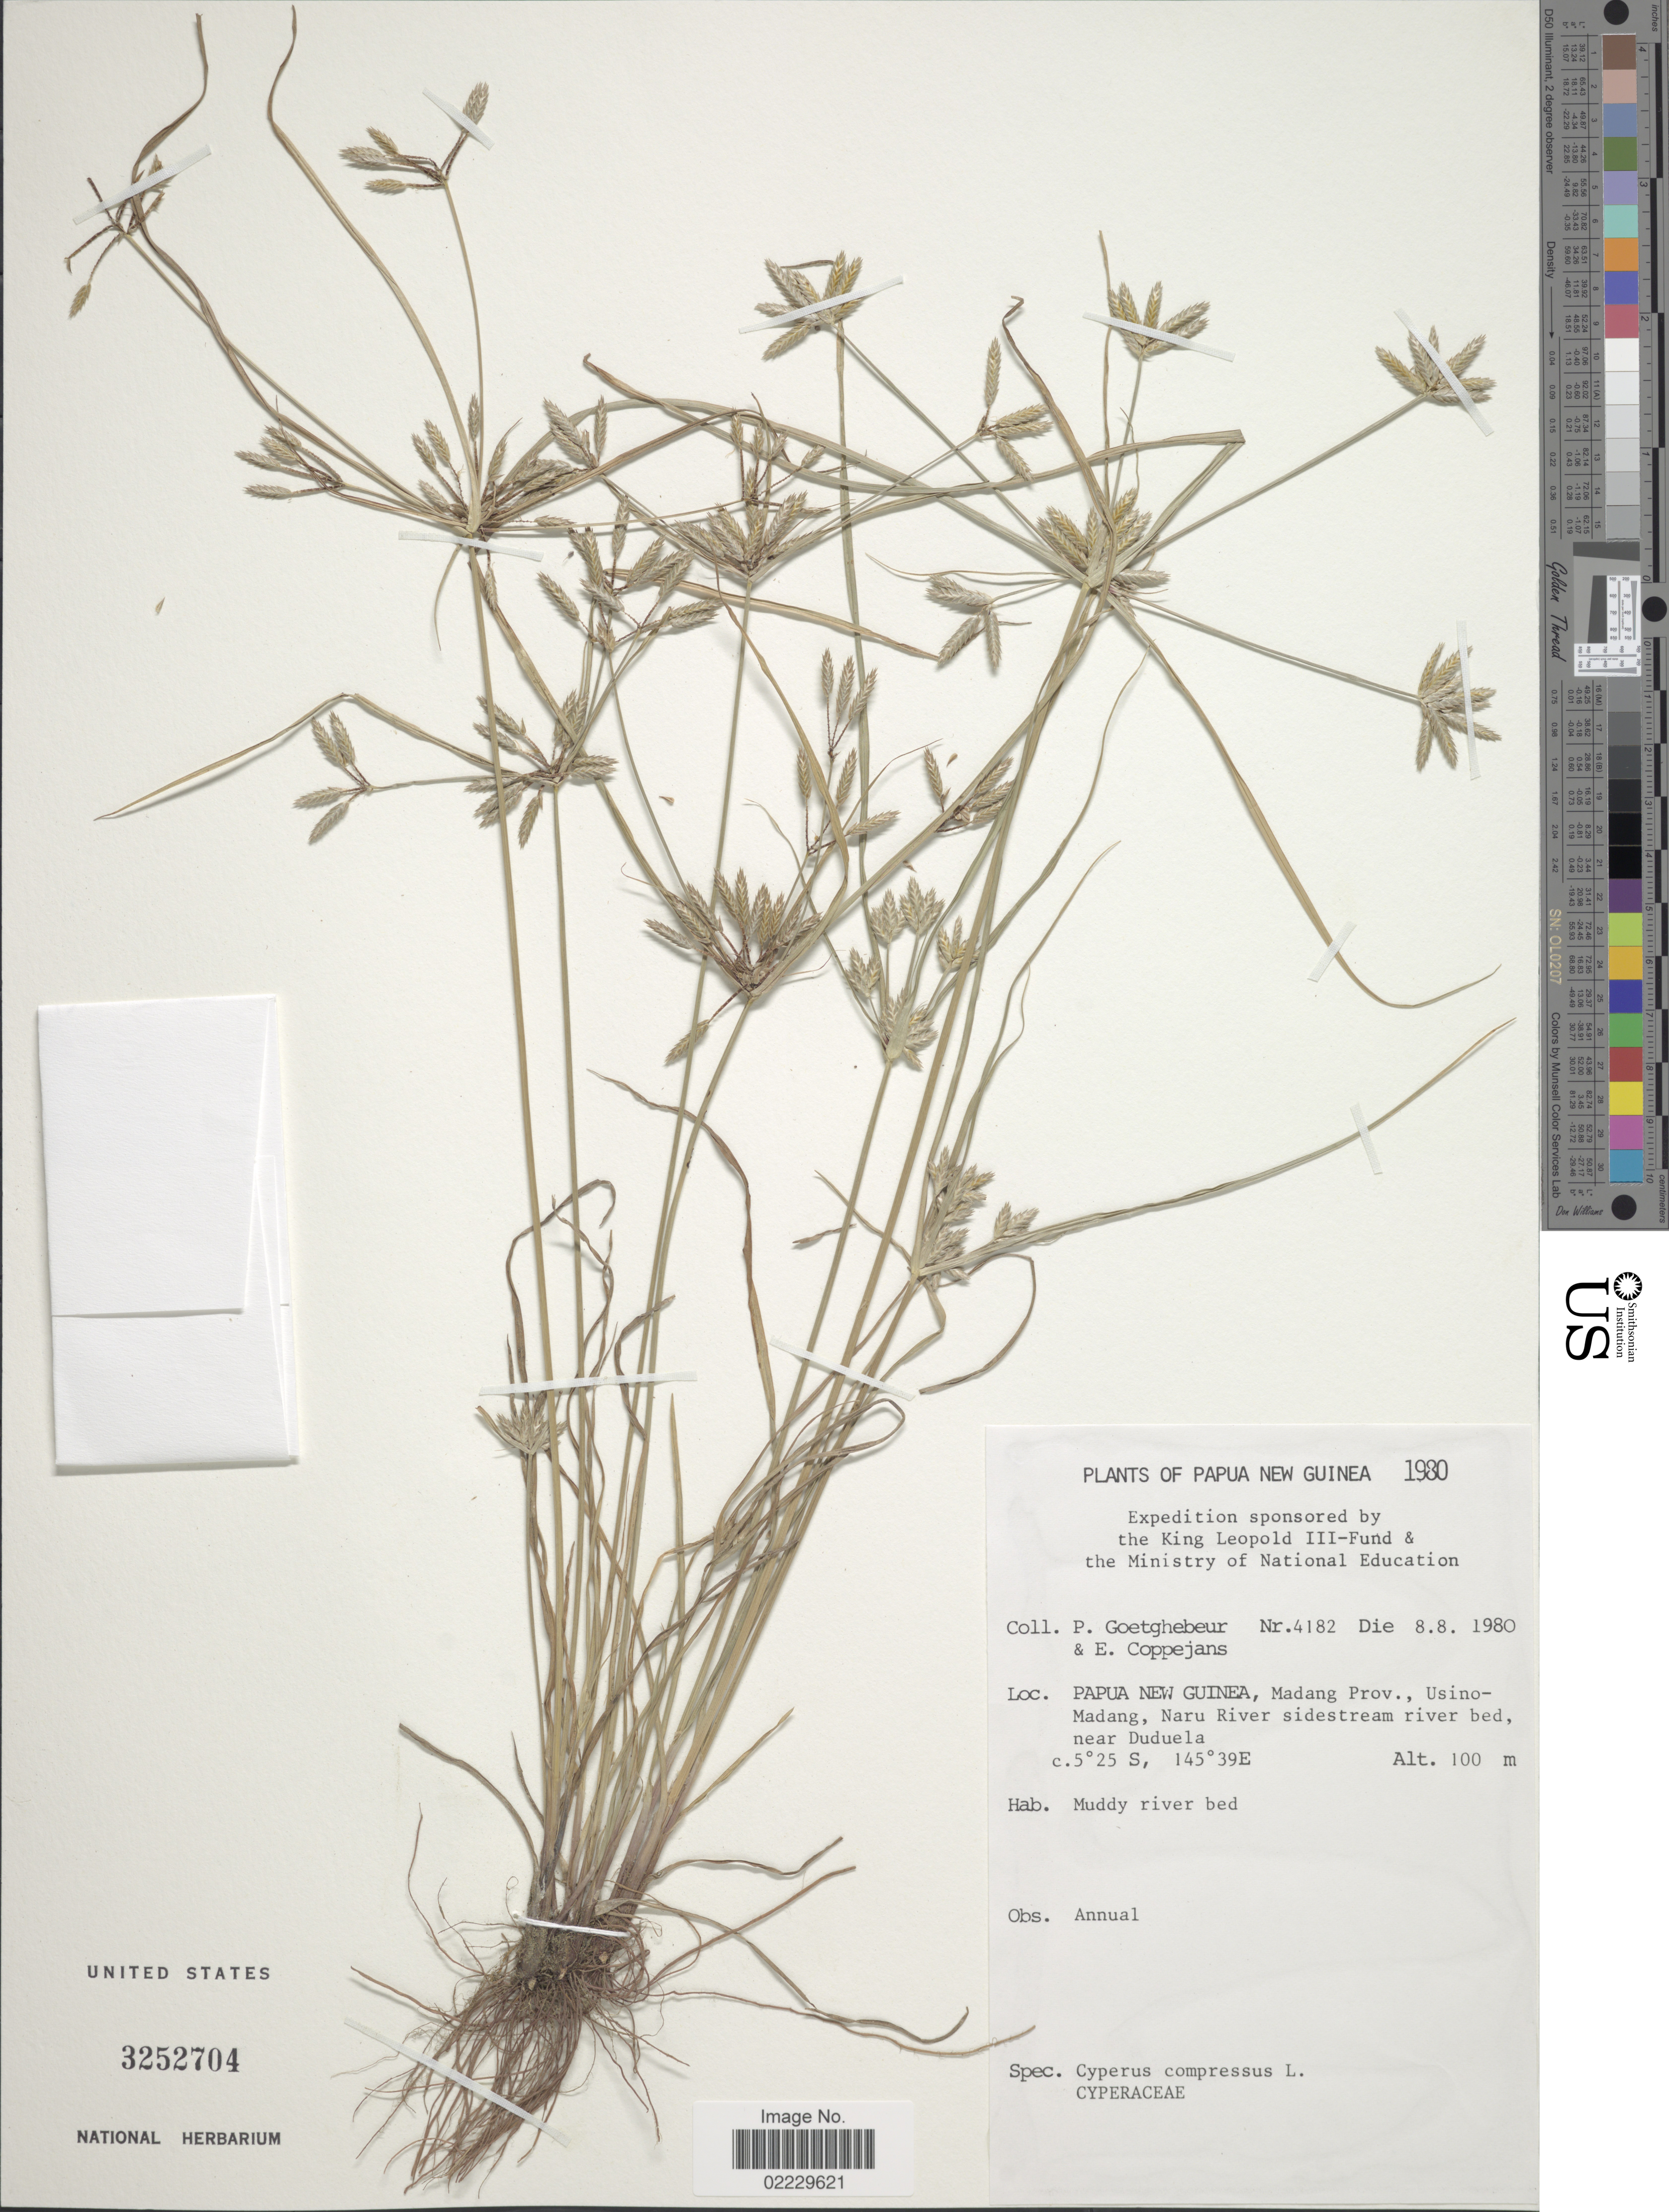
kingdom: Plantae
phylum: Tracheophyta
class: Liliopsida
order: Poales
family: Cyperaceae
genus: Cyperus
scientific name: Cyperus compressus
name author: L.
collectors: P. Goetghebeur & E. Coppejans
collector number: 4182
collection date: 1980-08-08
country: Papua New Guinea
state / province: Madang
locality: Usino-Madang, Naru River sidestream river bed, near Duduela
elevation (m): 100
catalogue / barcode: US 3252704